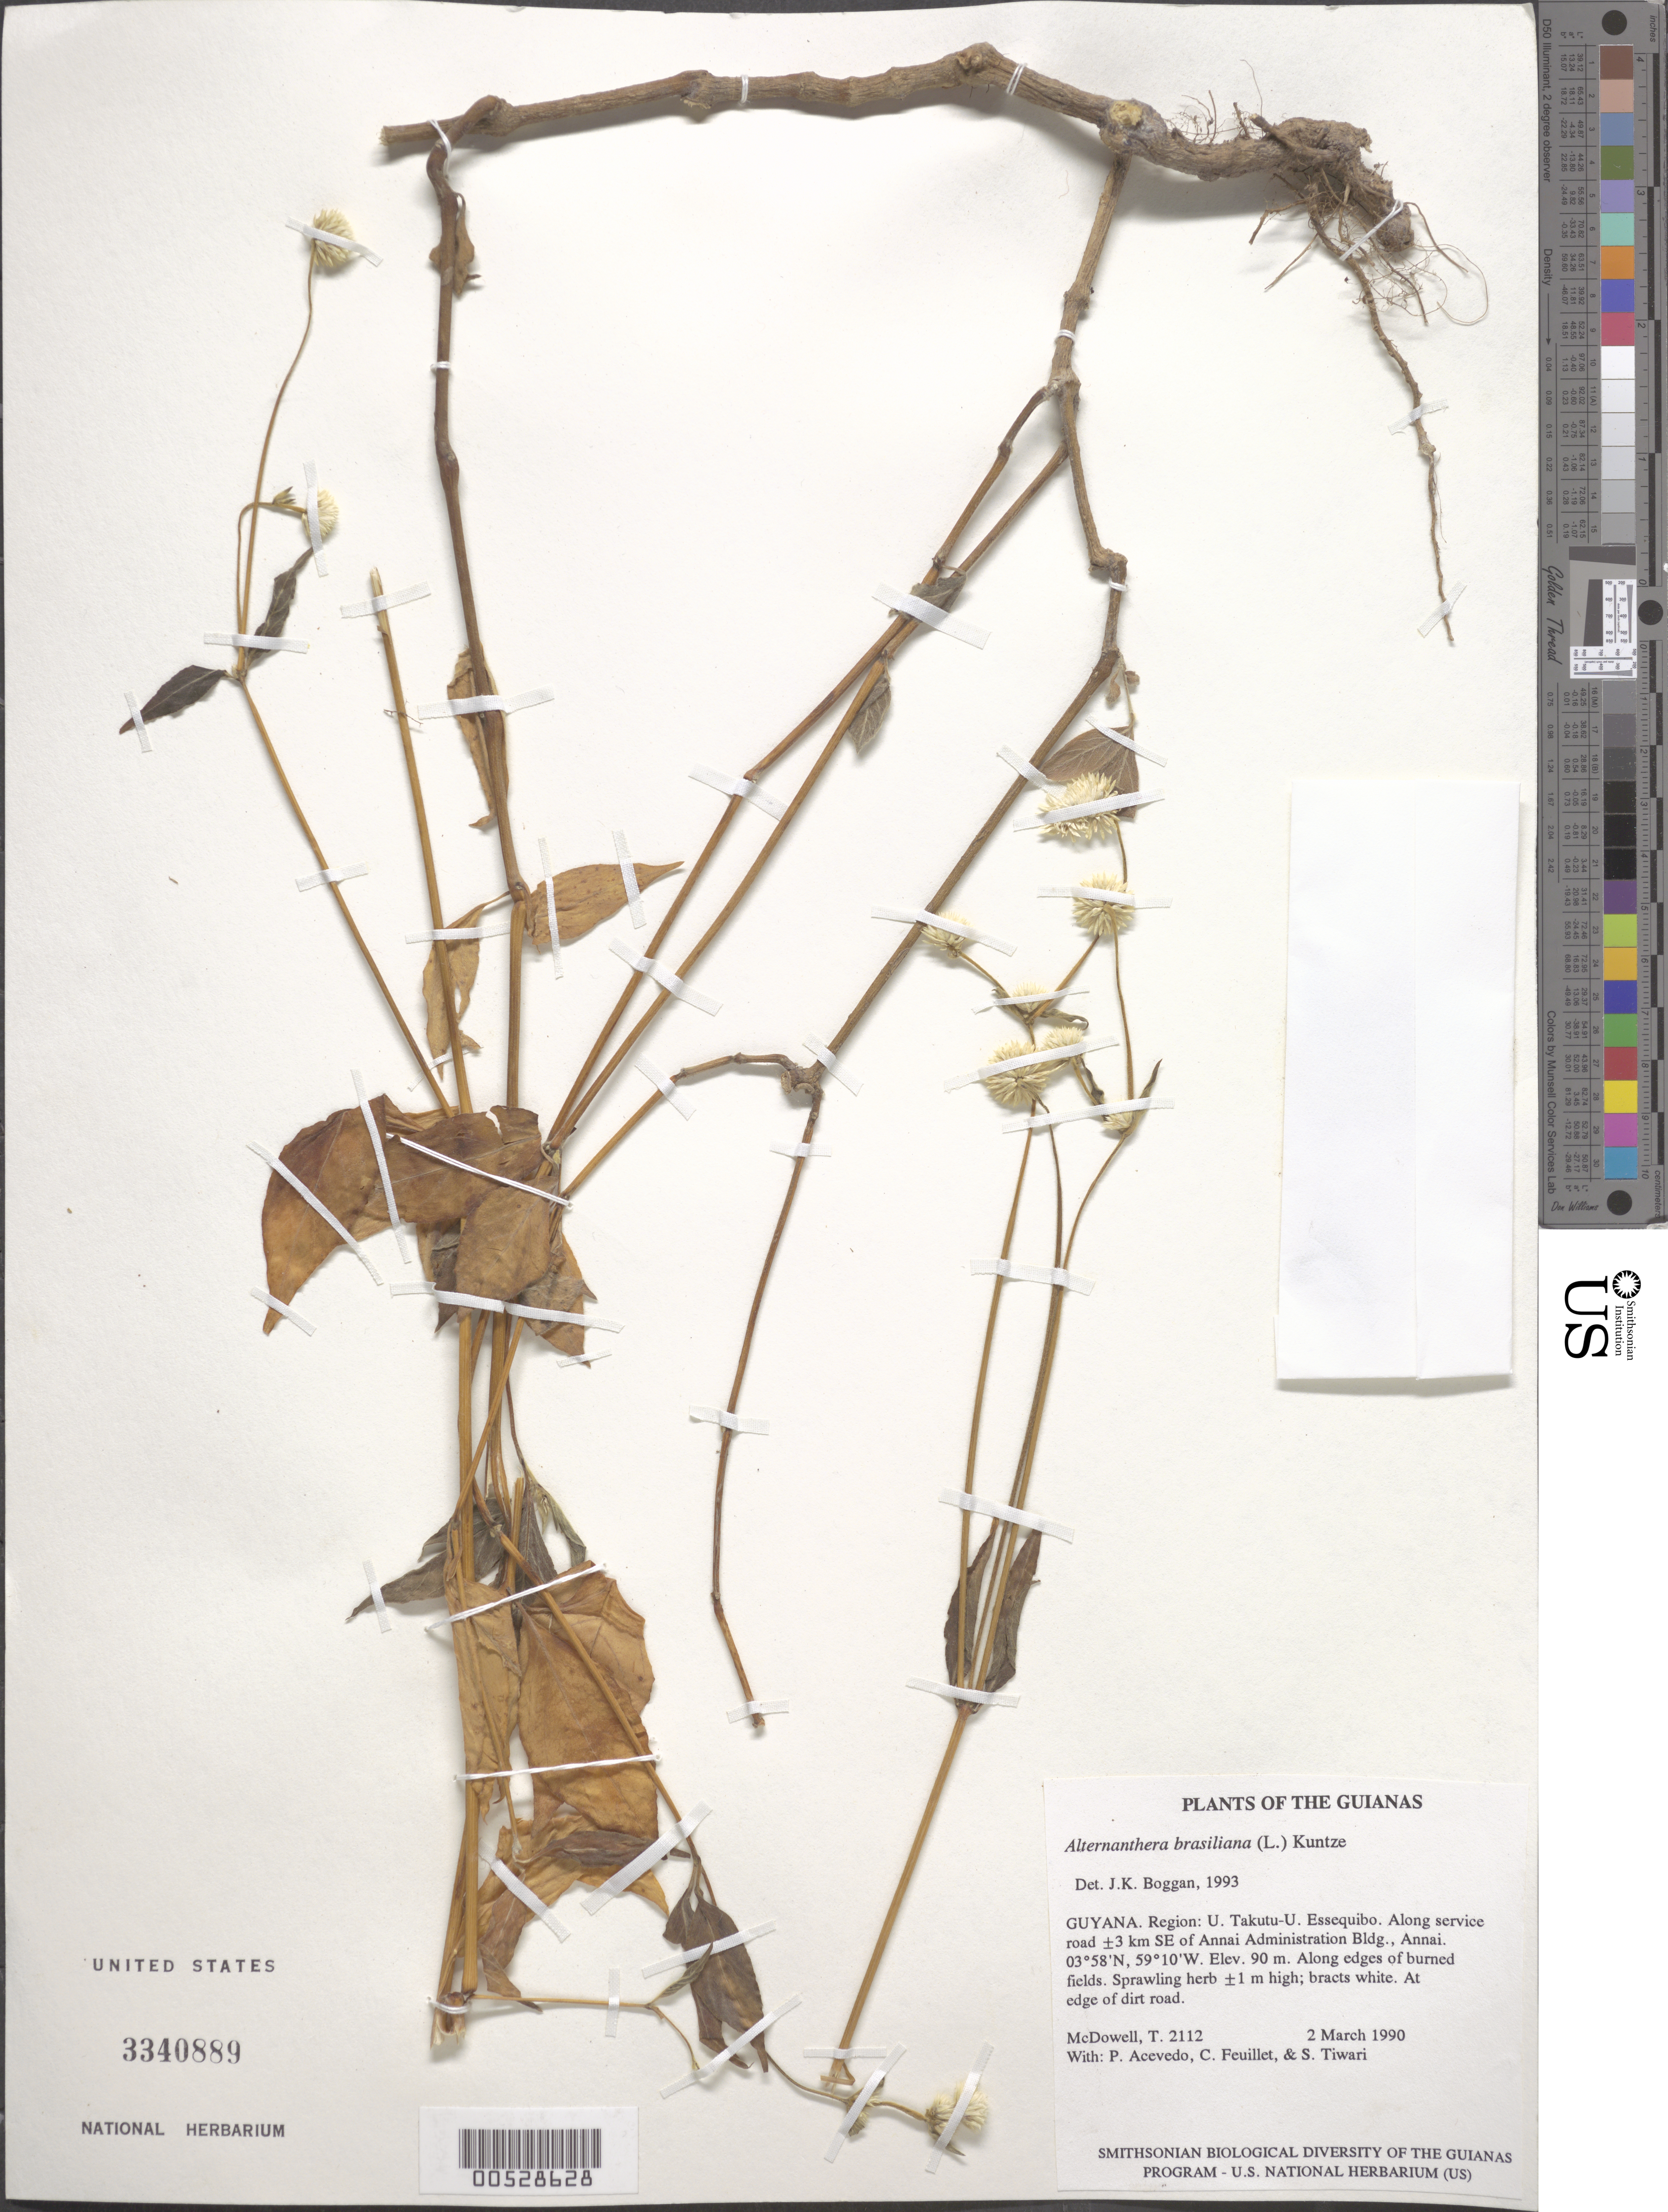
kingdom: Plantae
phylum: Tracheophyta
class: Magnoliopsida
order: Caryophyllales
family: Amaranthaceae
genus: Alternanthera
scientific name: Alternanthera brasiliana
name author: (L.) Kuntze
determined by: Boggan, J. K., (US), NMNH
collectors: T. McDowell, P. Acevedo-Rodr., C. Feuillet & S. Tiwari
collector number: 2112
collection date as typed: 2 March 1990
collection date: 1990-03-02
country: Guyana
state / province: U. Takutu-U. Essequibo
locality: Along service road ±3 km SE of Annai Administration Bldg., Annai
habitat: Along edges of burned fields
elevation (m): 90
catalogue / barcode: US 3340889